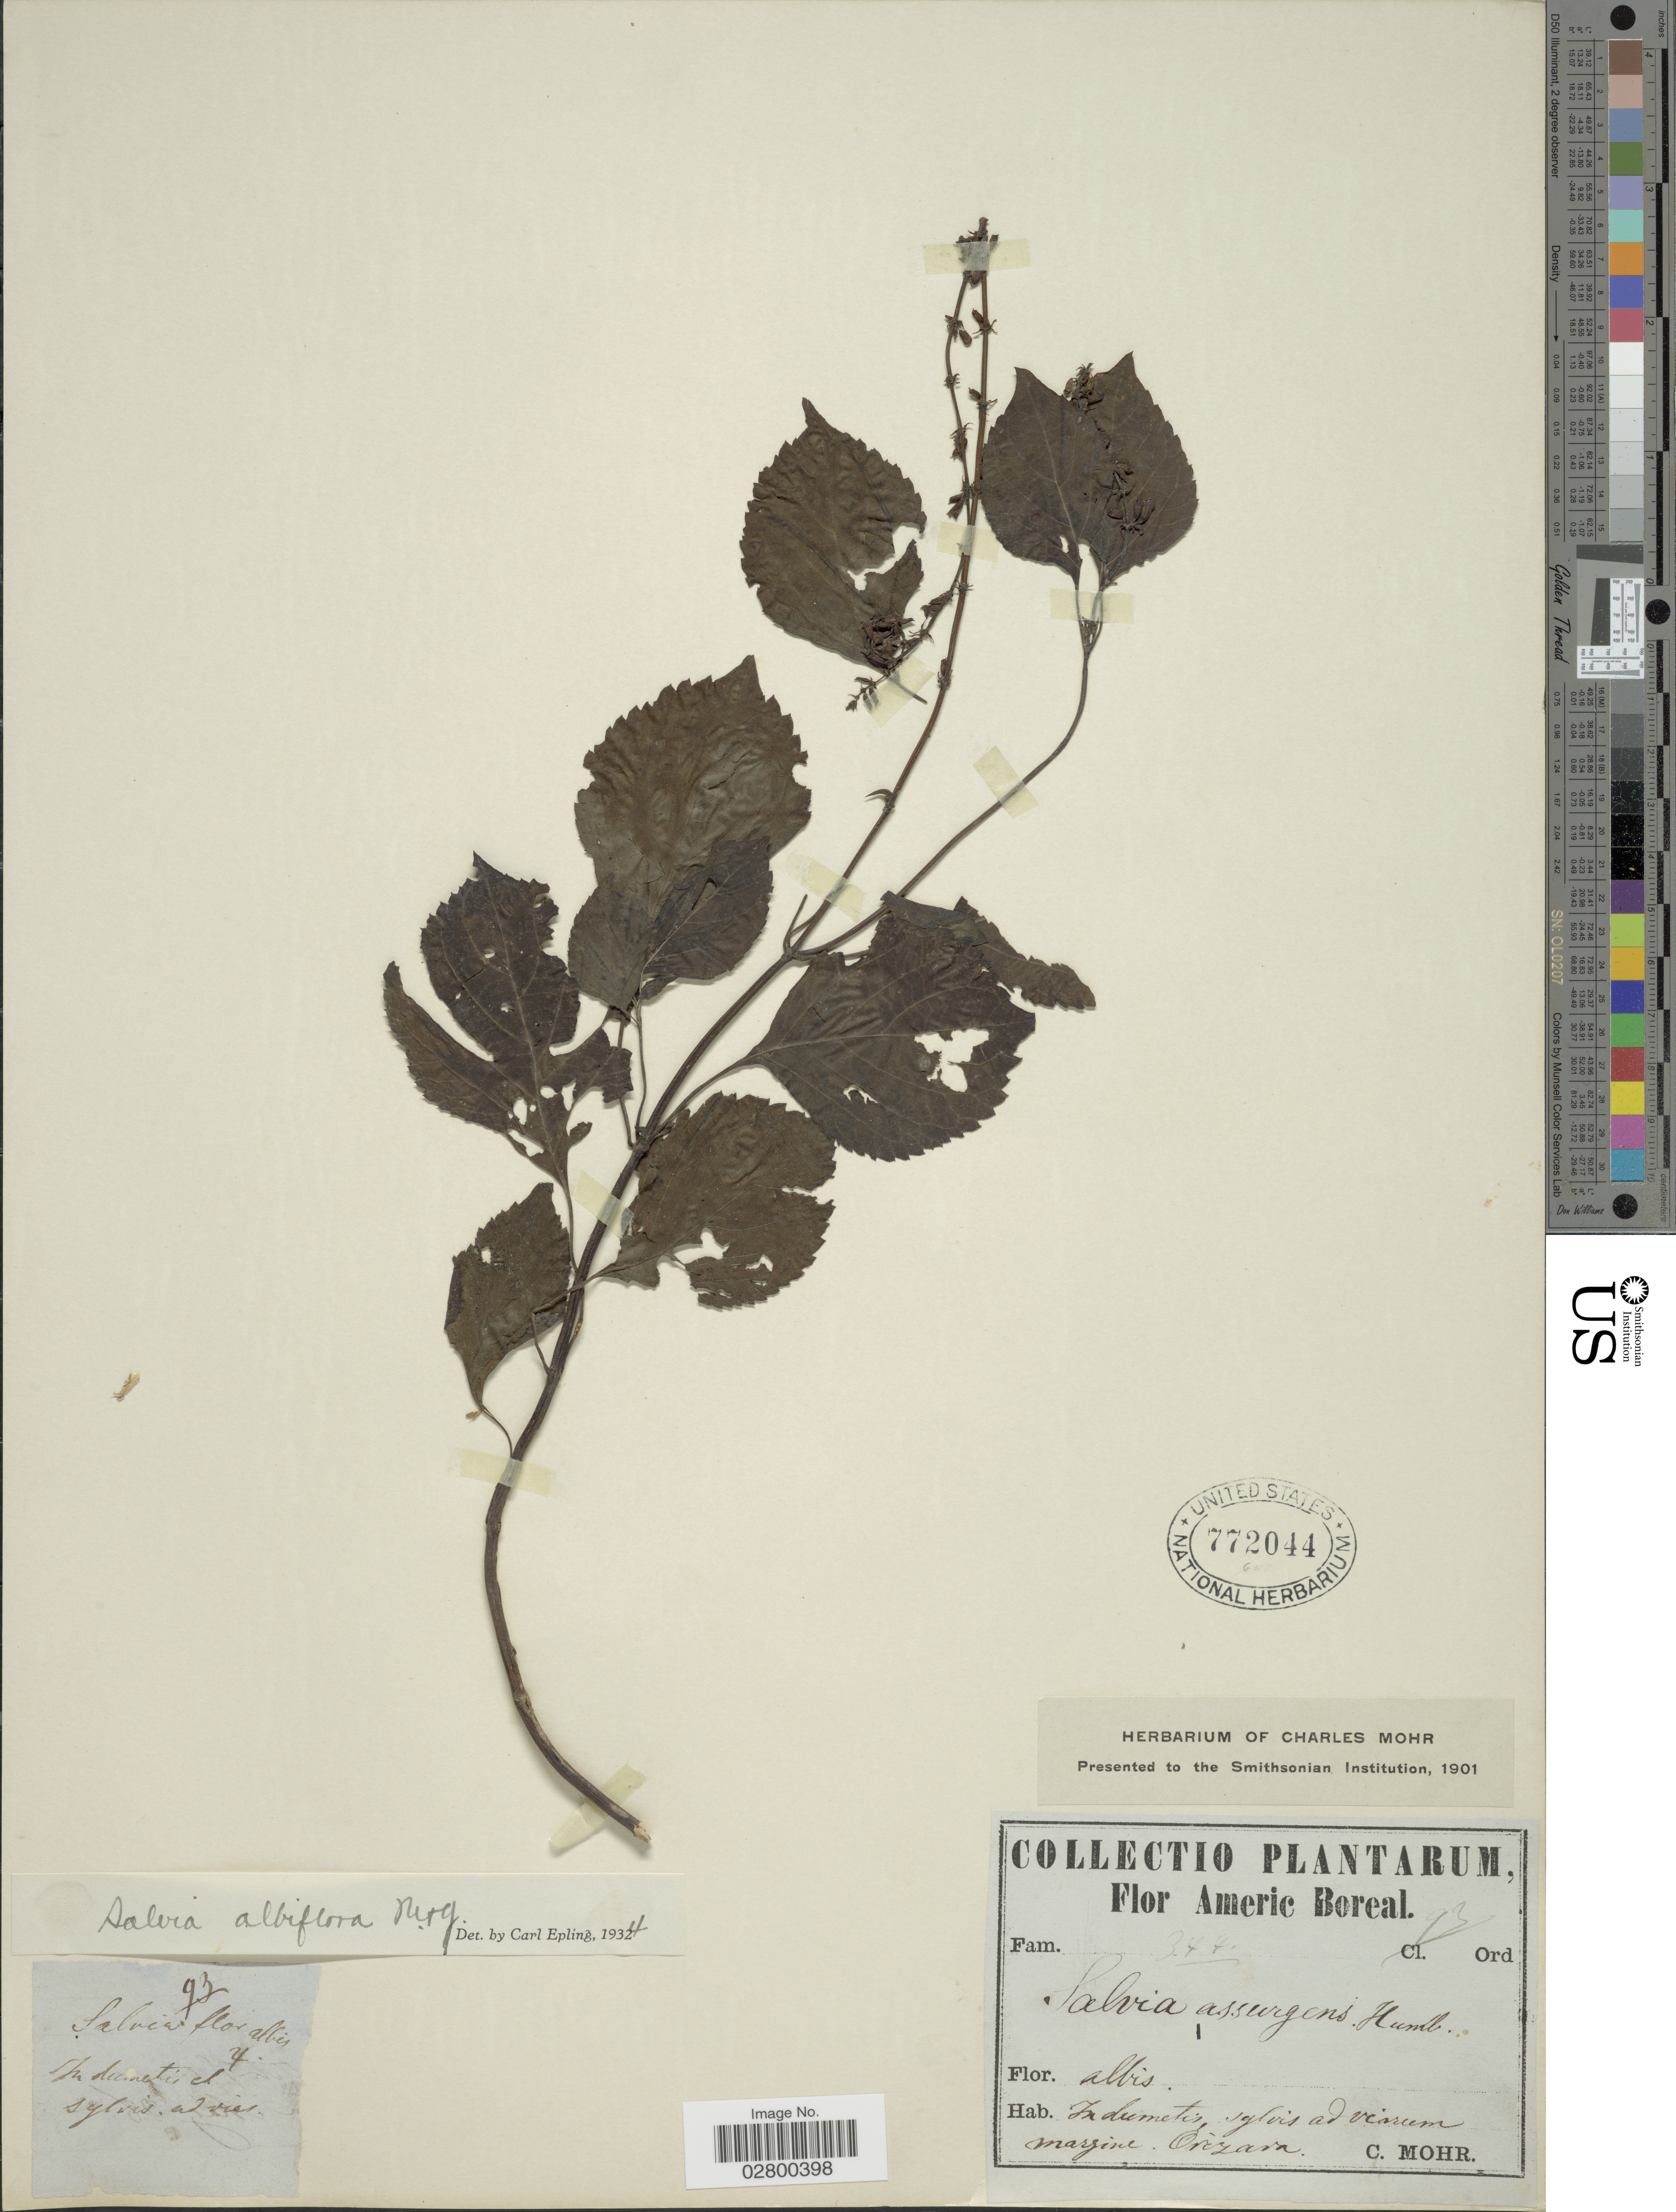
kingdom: Plantae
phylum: Tracheophyta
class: Magnoliopsida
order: Lamiales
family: Lamiaceae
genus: Salvia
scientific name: Salvia albiflora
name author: M. Martens & Galeotti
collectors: Mohr, C. T. (herbarium)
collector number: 93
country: Mexico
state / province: Veracruz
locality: Americ Boreal. Orizava.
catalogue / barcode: US 772044